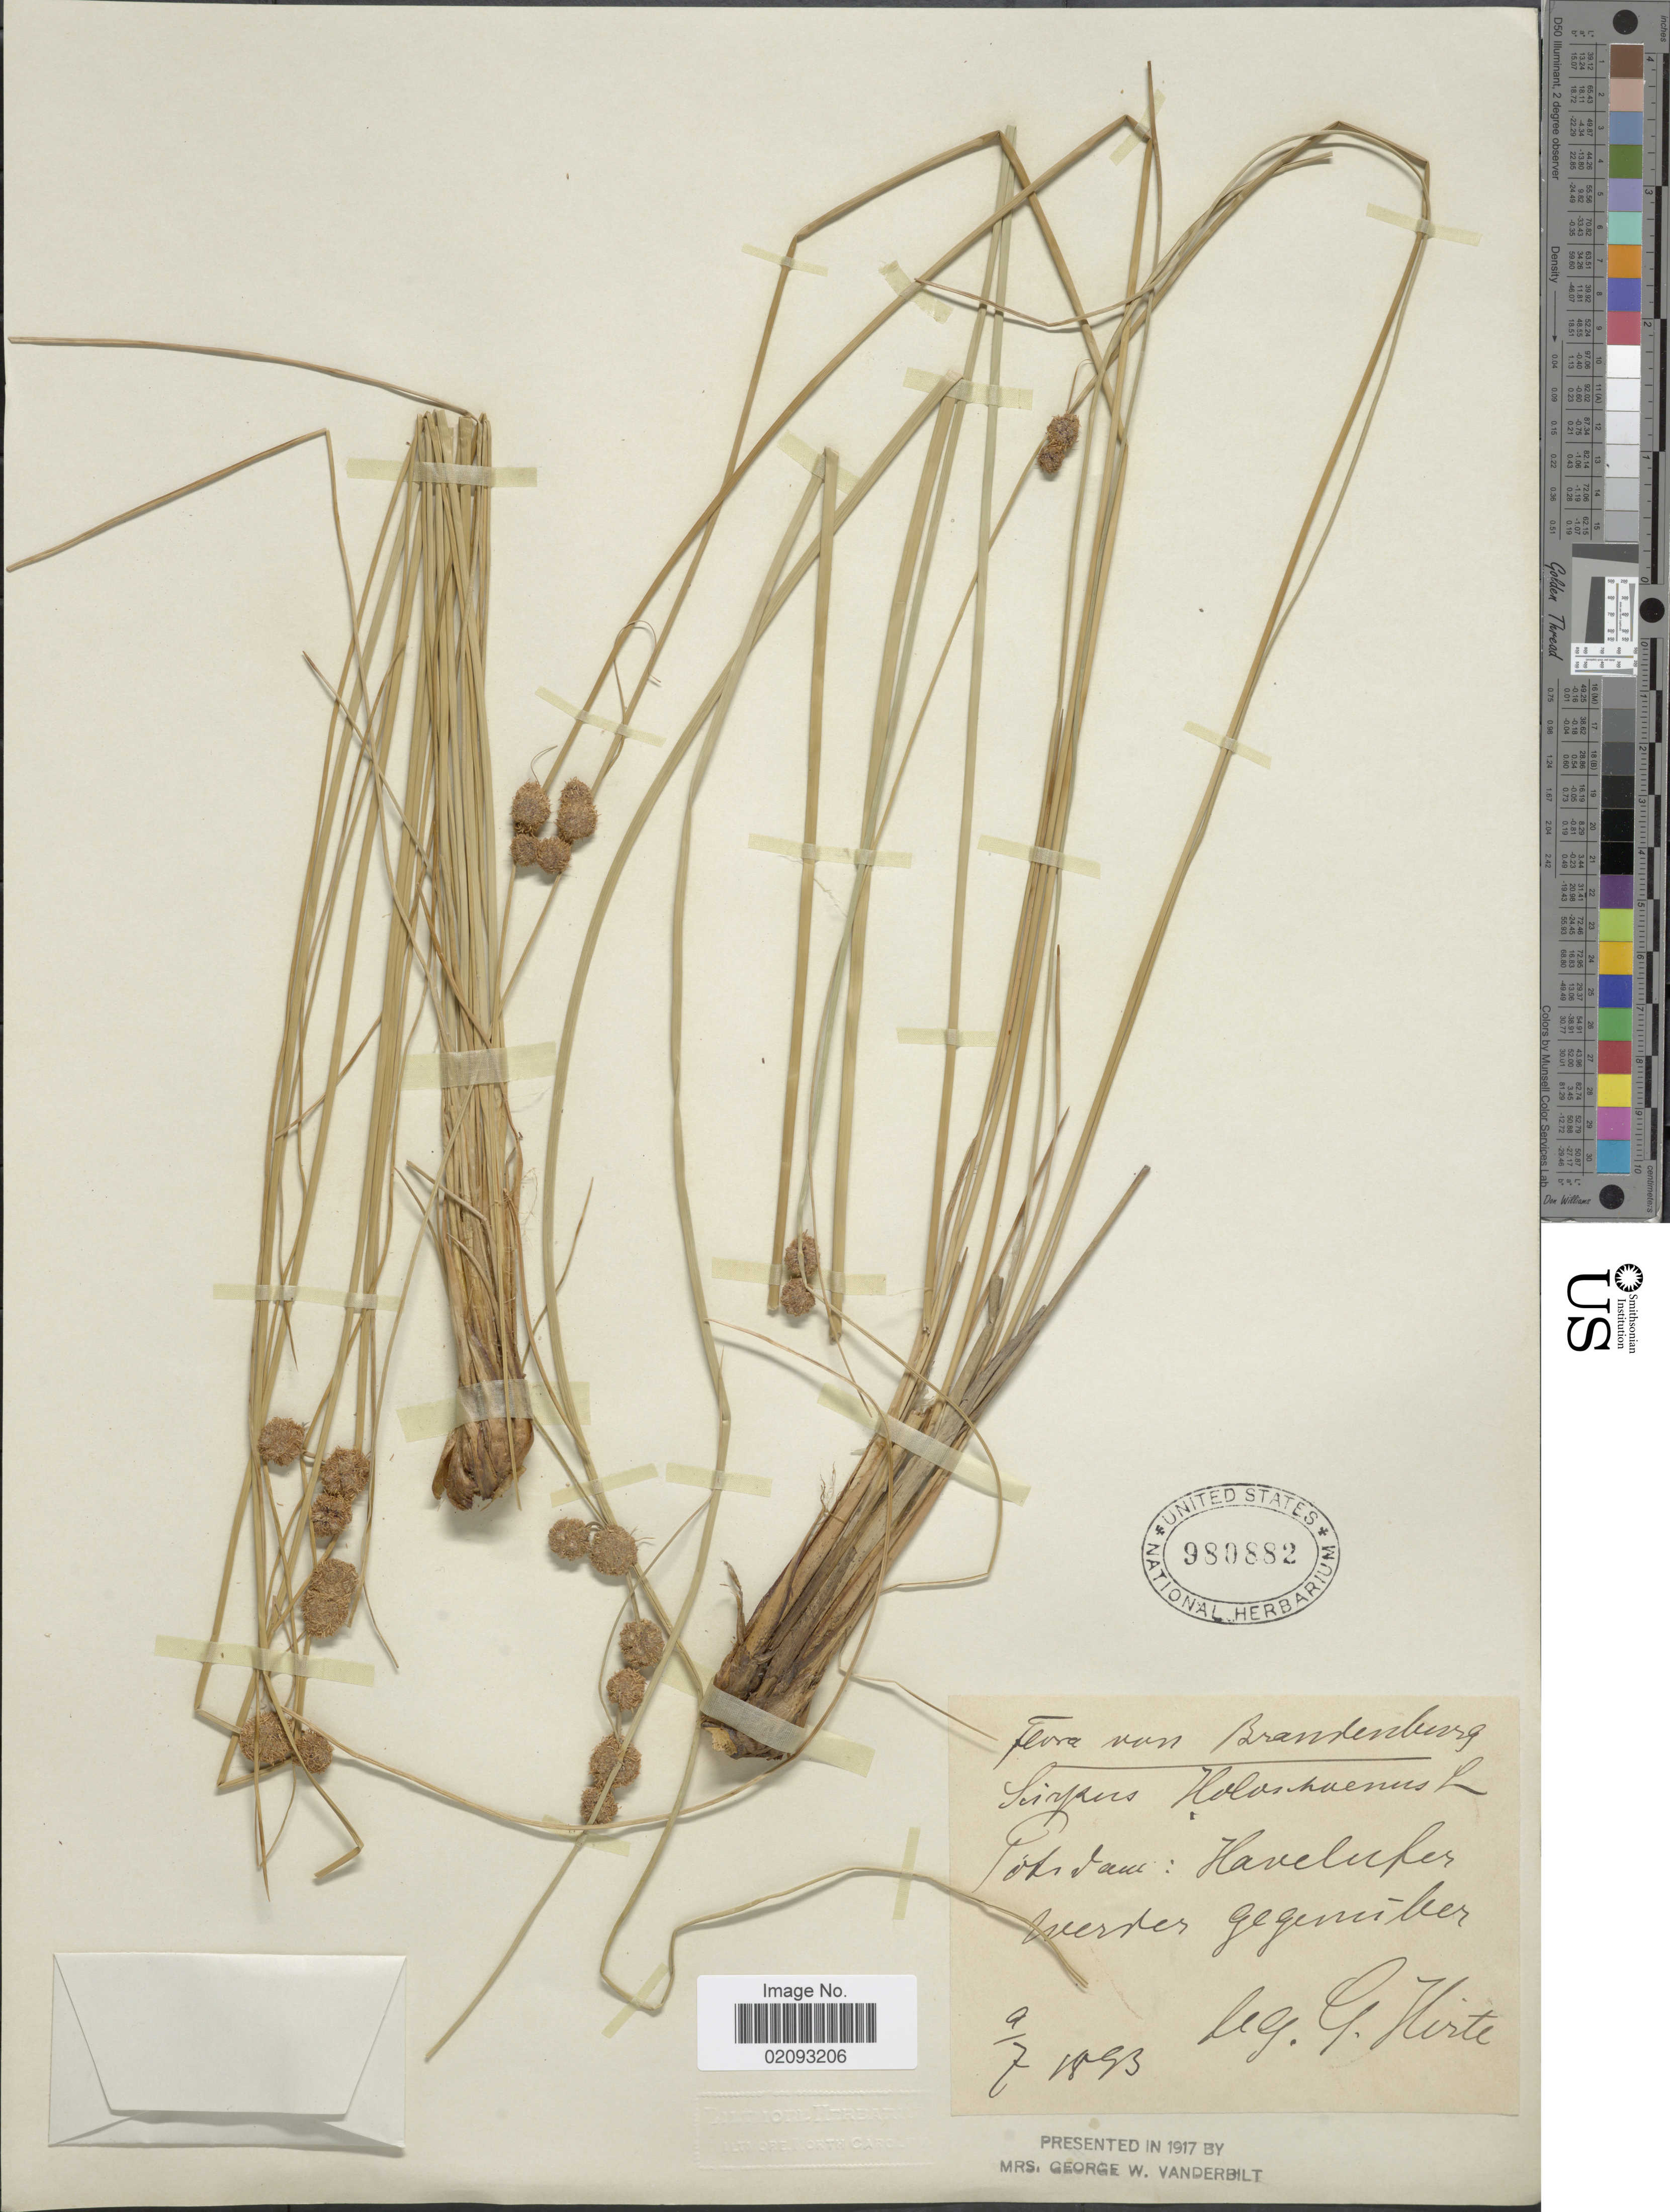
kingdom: Plantae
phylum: Tracheophyta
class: Liliopsida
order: Poales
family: Cyperaceae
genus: Scirpoides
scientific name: Scirpoides holoschoenus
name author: (L.) Soják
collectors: G. Hirte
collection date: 1893-07-09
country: Germany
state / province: Brandenburg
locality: Gotidau: Haveluper werter gegember [interpreted]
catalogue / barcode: US 980882